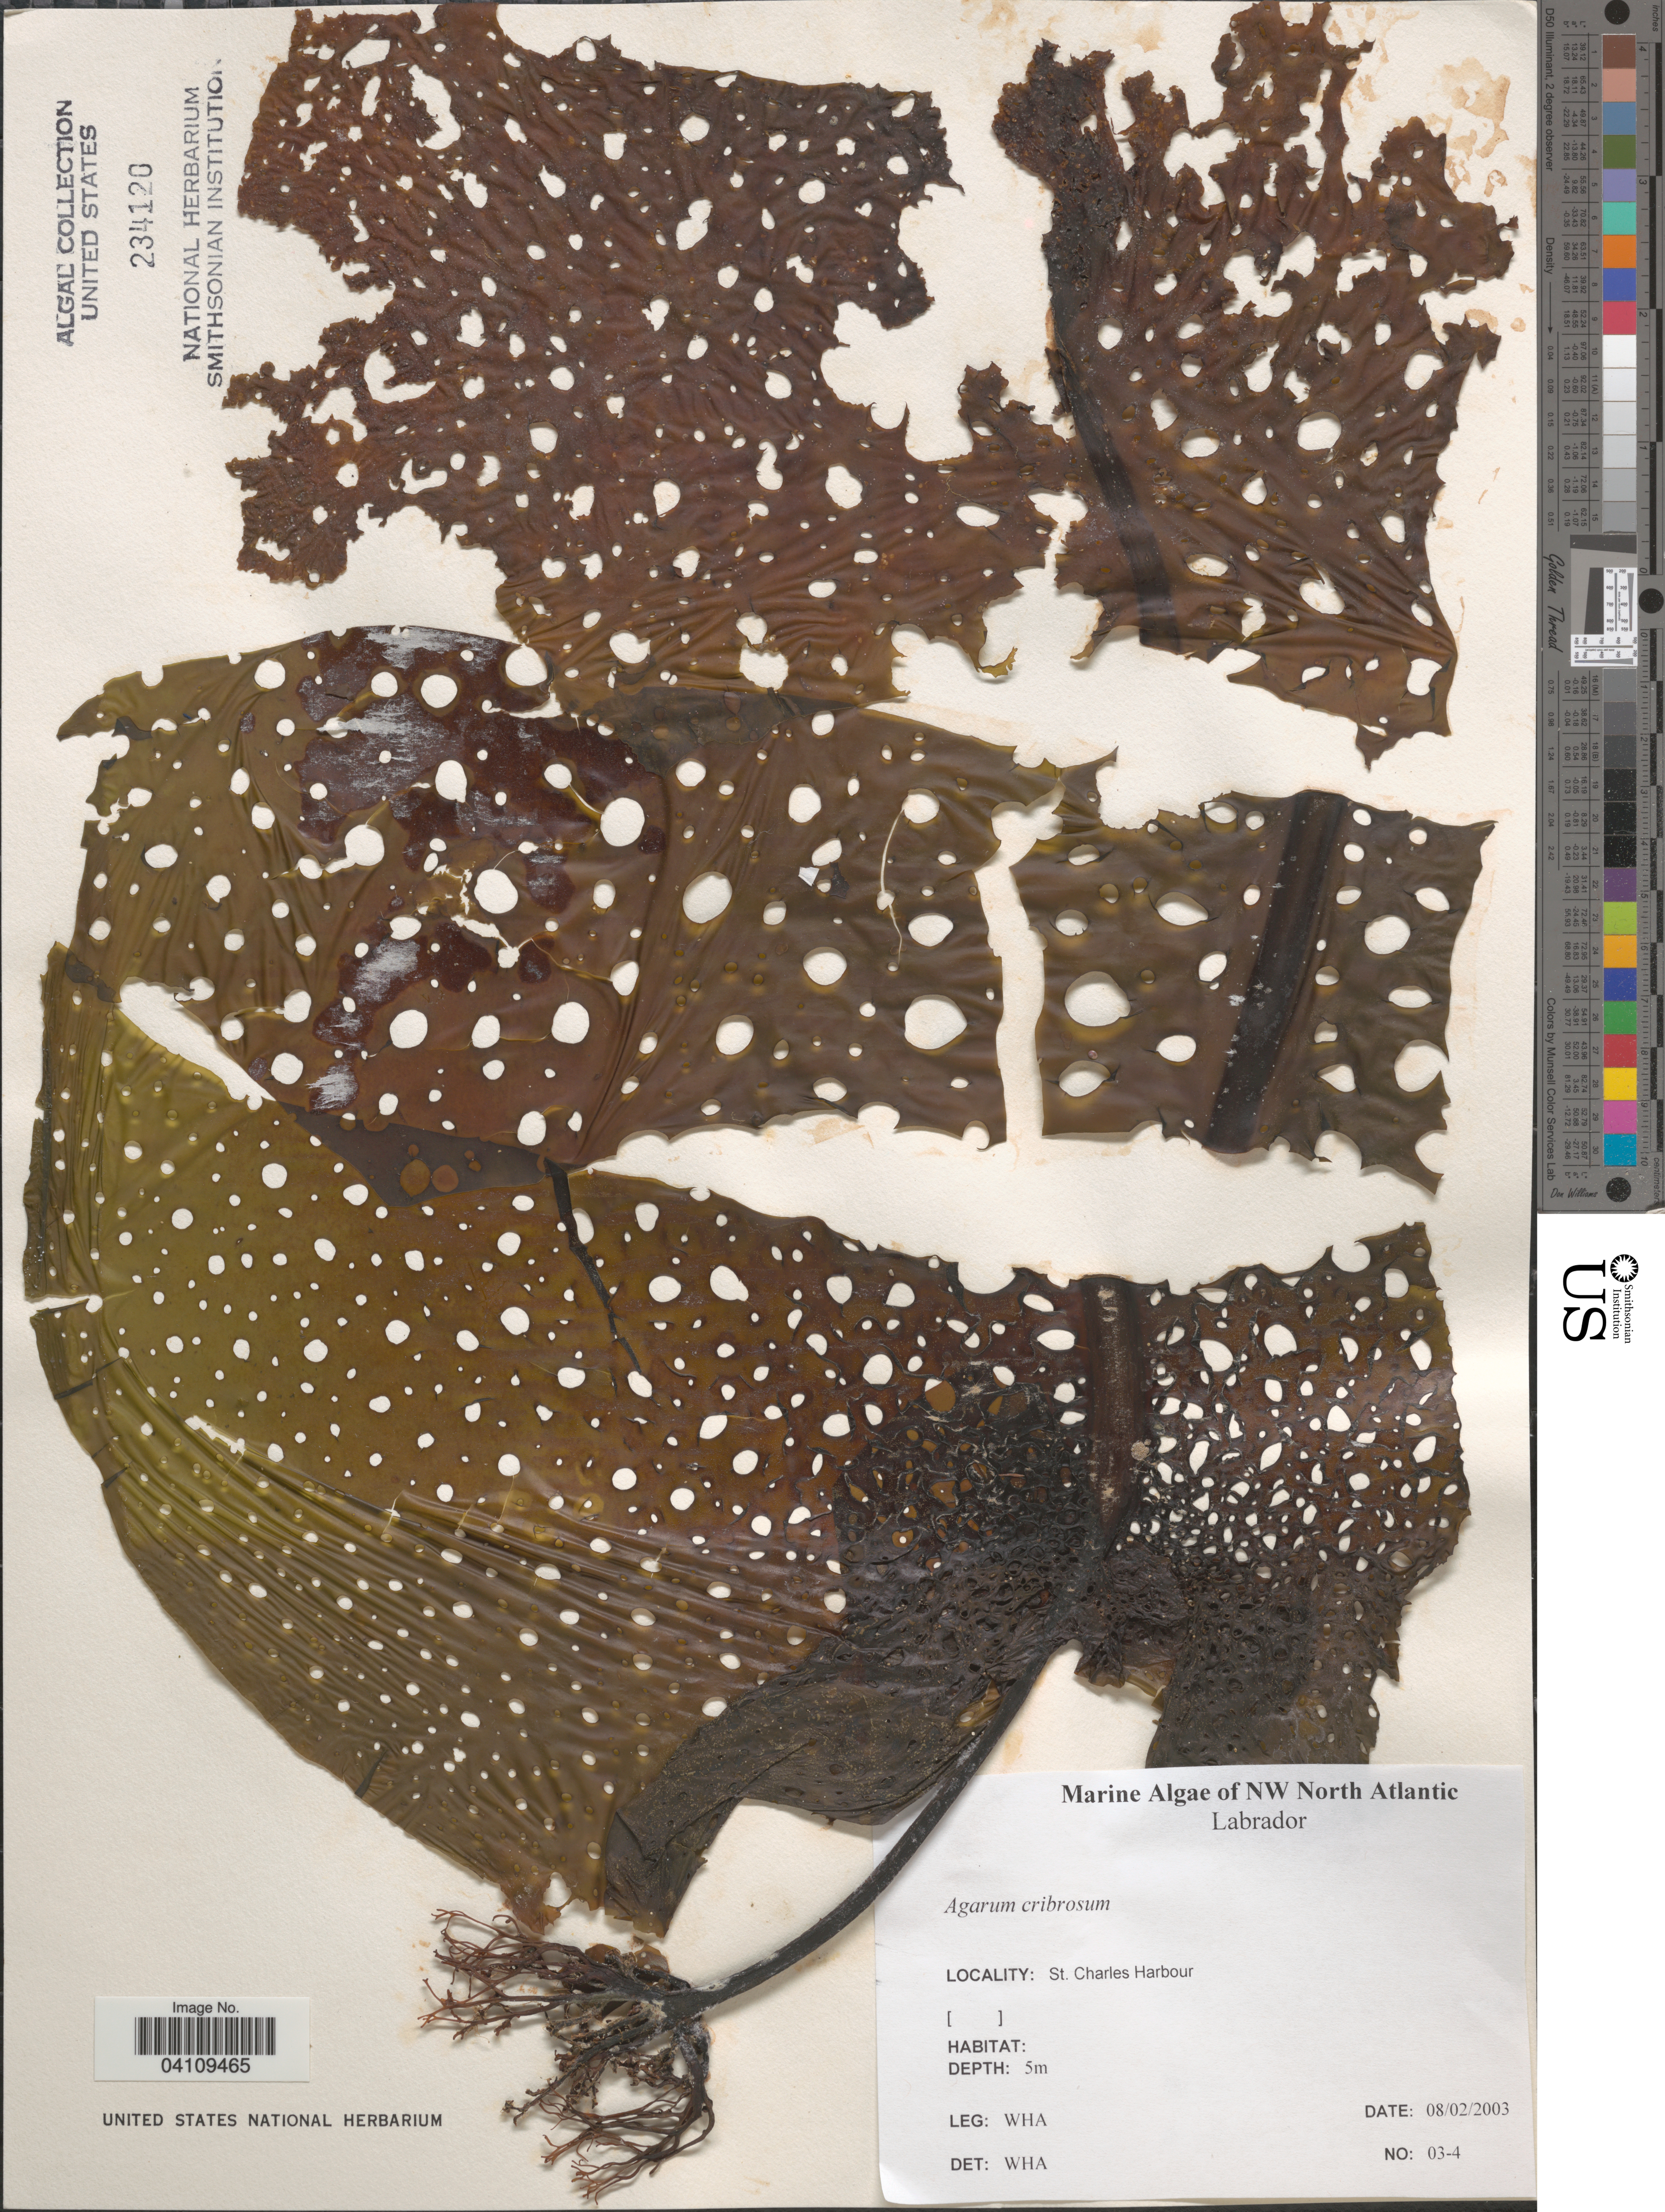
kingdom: Chromista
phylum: Ochrophyta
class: Phaeophyceae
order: Laminariales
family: Costariaceae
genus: Agarum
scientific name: Agarum clathratum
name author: Dumortier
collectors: W. H. Adey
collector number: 03-4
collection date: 2003-02-08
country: Canada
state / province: Newfoundland and Labrador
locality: NW North Atlantic. Labrador. St. Charles Harbour.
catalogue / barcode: US 234120